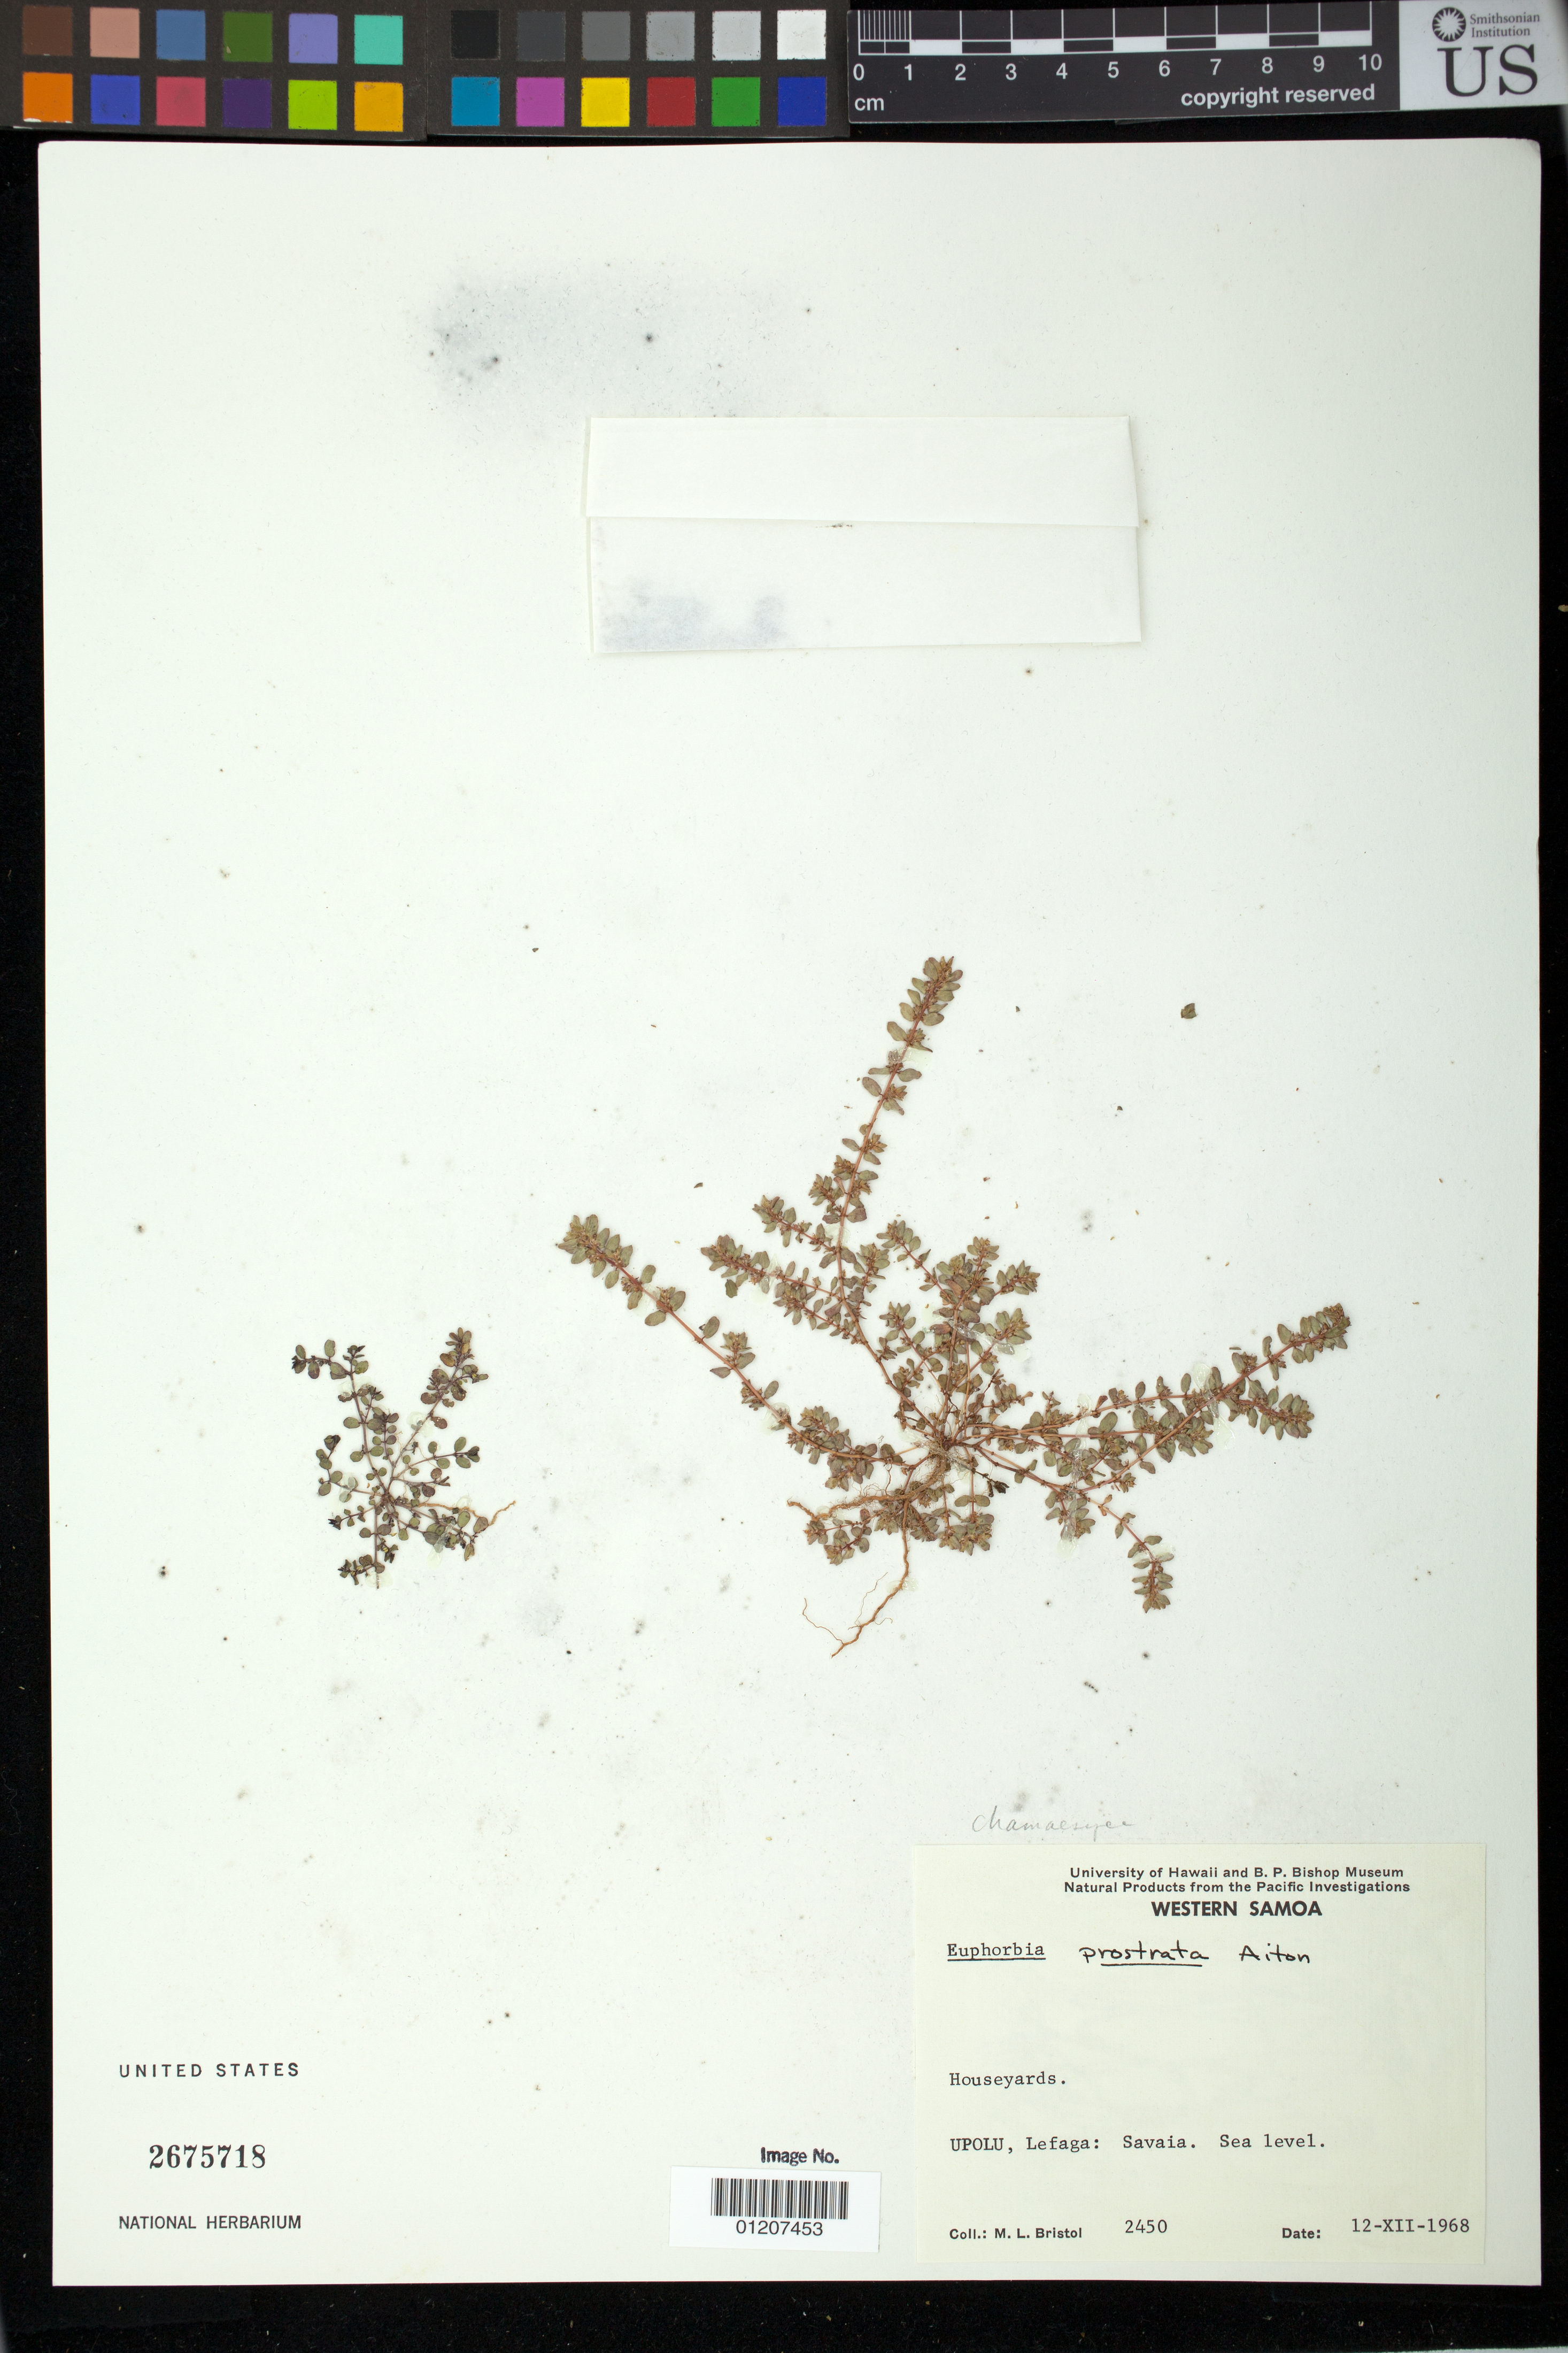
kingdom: Plantae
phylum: Tracheophyta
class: Magnoliopsida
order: Malpighiales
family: Euphorbiaceae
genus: Euphorbia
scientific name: Euphorbia prostrata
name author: Aiton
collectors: M. L. Bristol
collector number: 2450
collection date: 1968-12-12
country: Samoa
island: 'Upolu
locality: Lefaga: Savaia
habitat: Houseyards.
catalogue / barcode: US 2675718